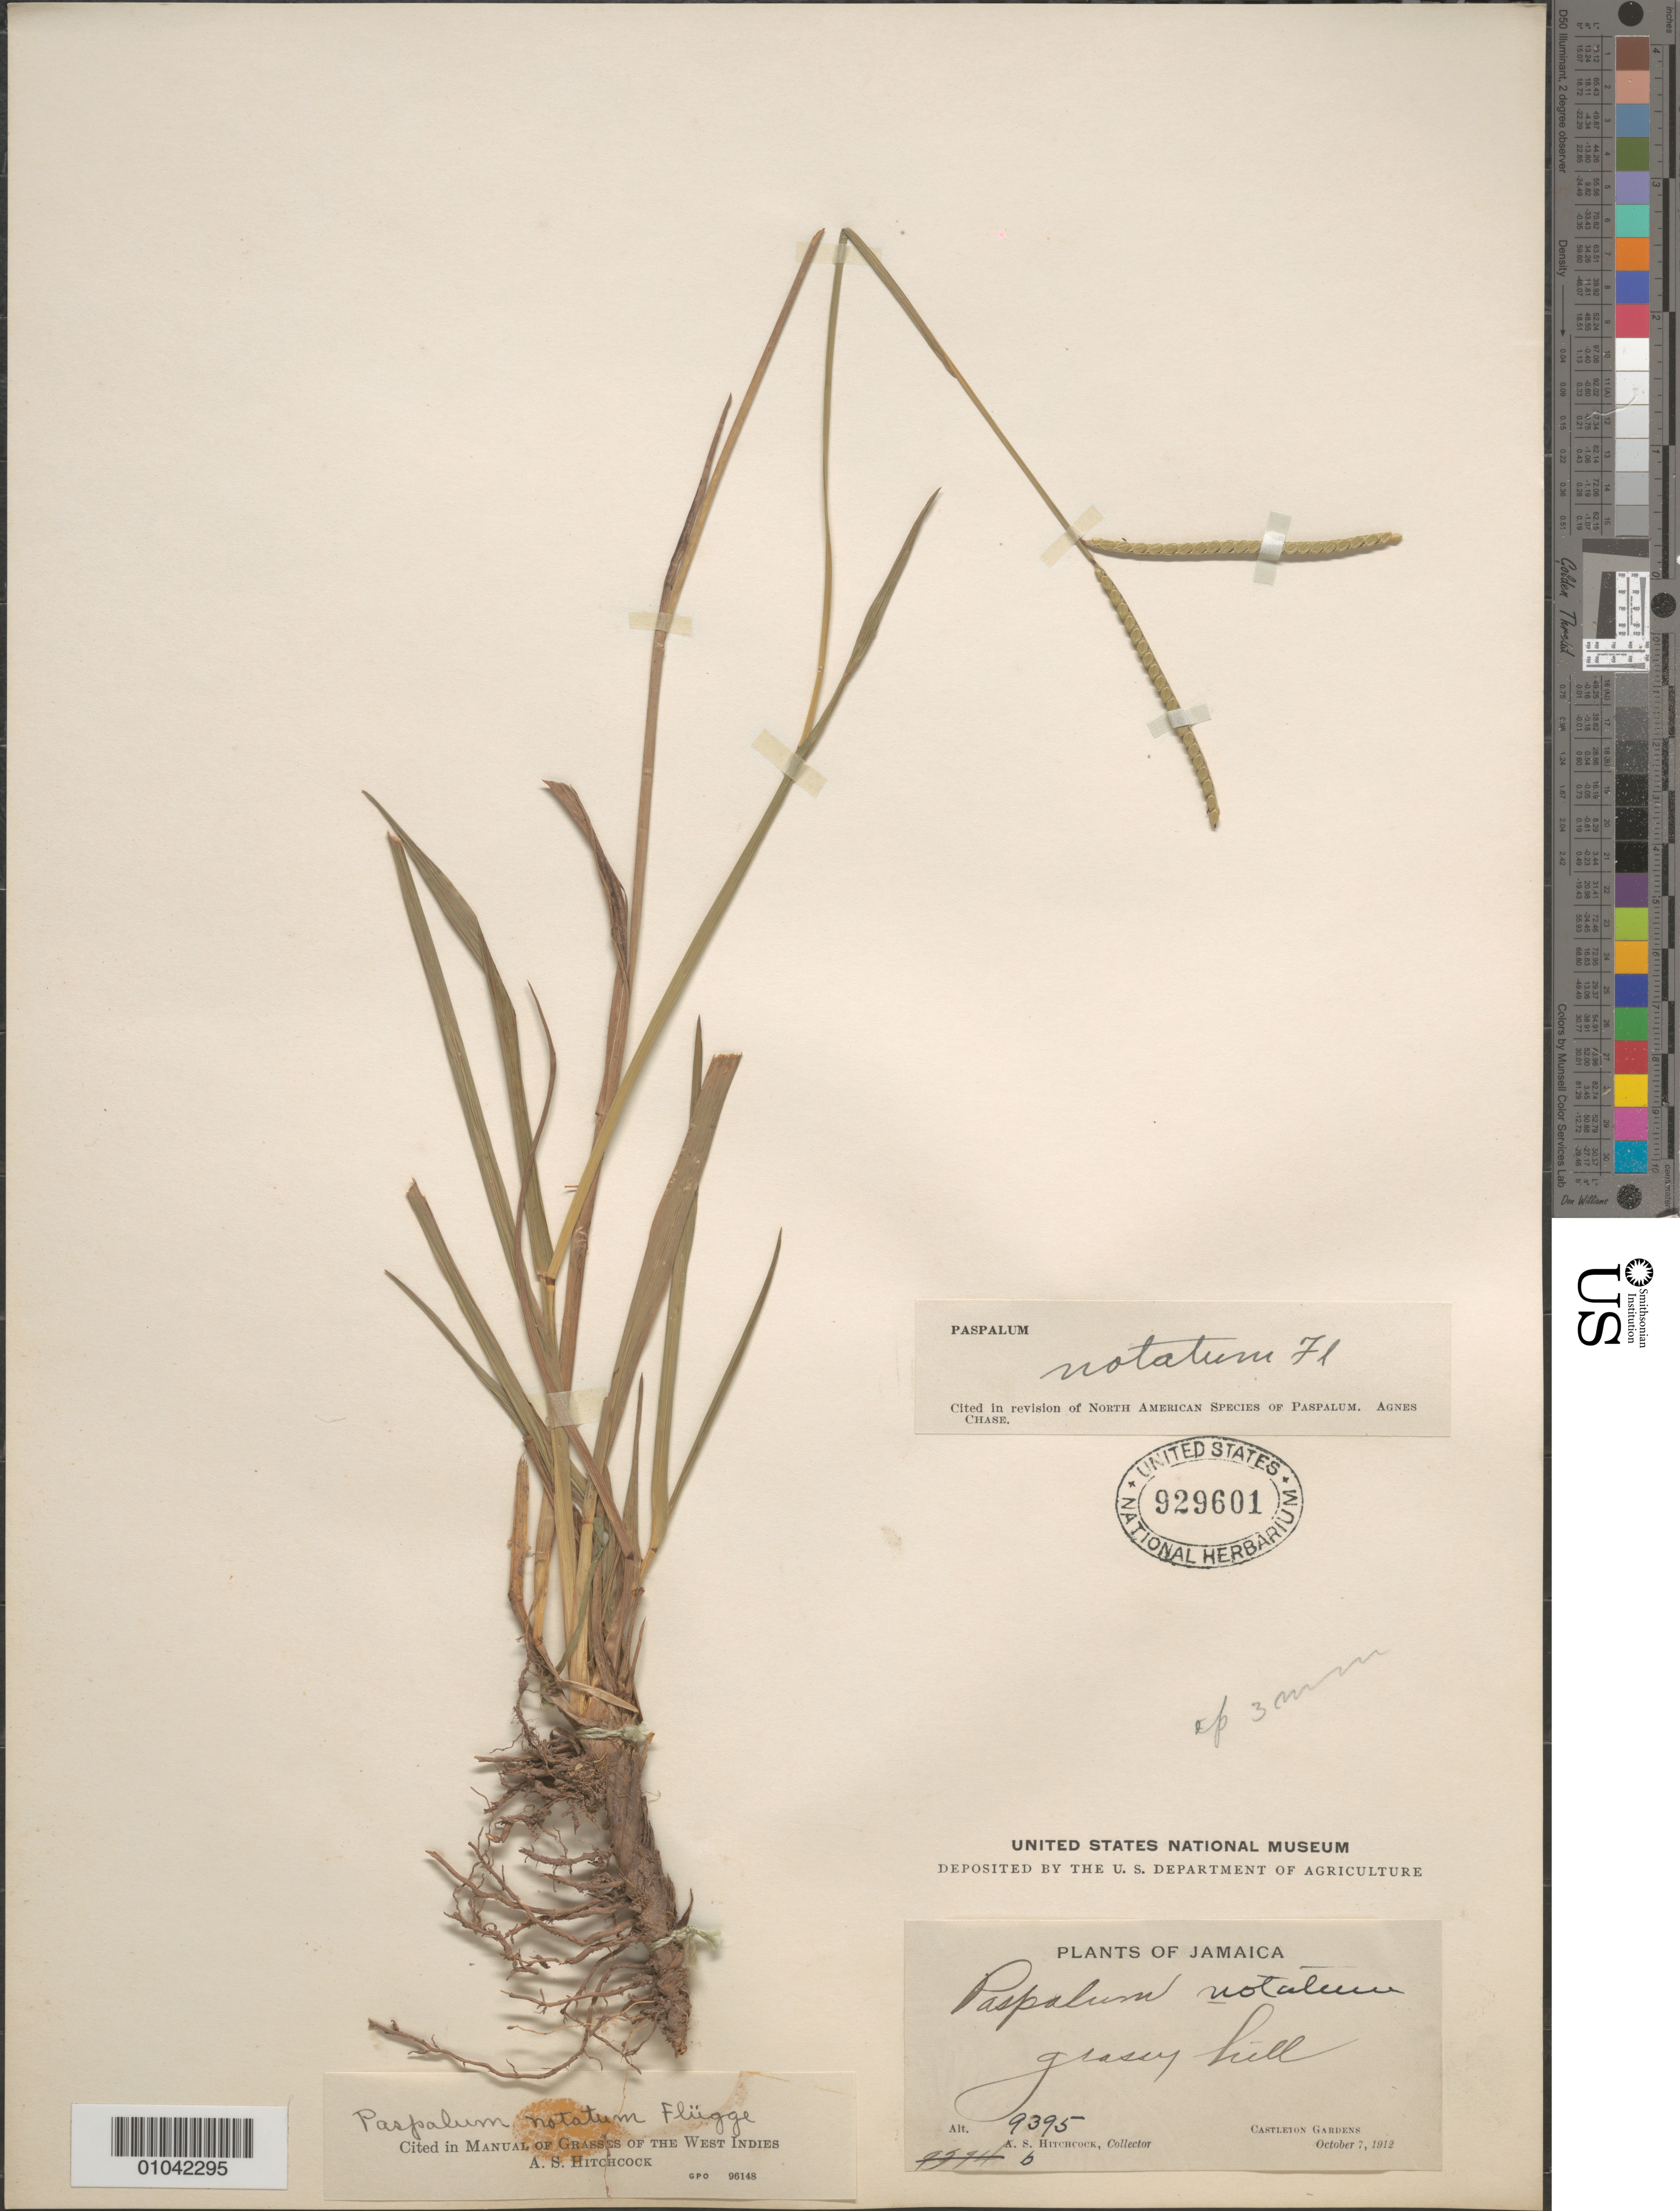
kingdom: Plantae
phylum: Tracheophyta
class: Liliopsida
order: Poales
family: Poaceae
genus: Paspalum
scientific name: Paspalum notatum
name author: Flüggé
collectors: A. S. Hitchcock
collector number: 9395b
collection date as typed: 07 Oct 1912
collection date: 1912-10-07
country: Jamaica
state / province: Saint Andrew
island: Jamaica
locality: Castleton Gardens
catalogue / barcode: US 929601